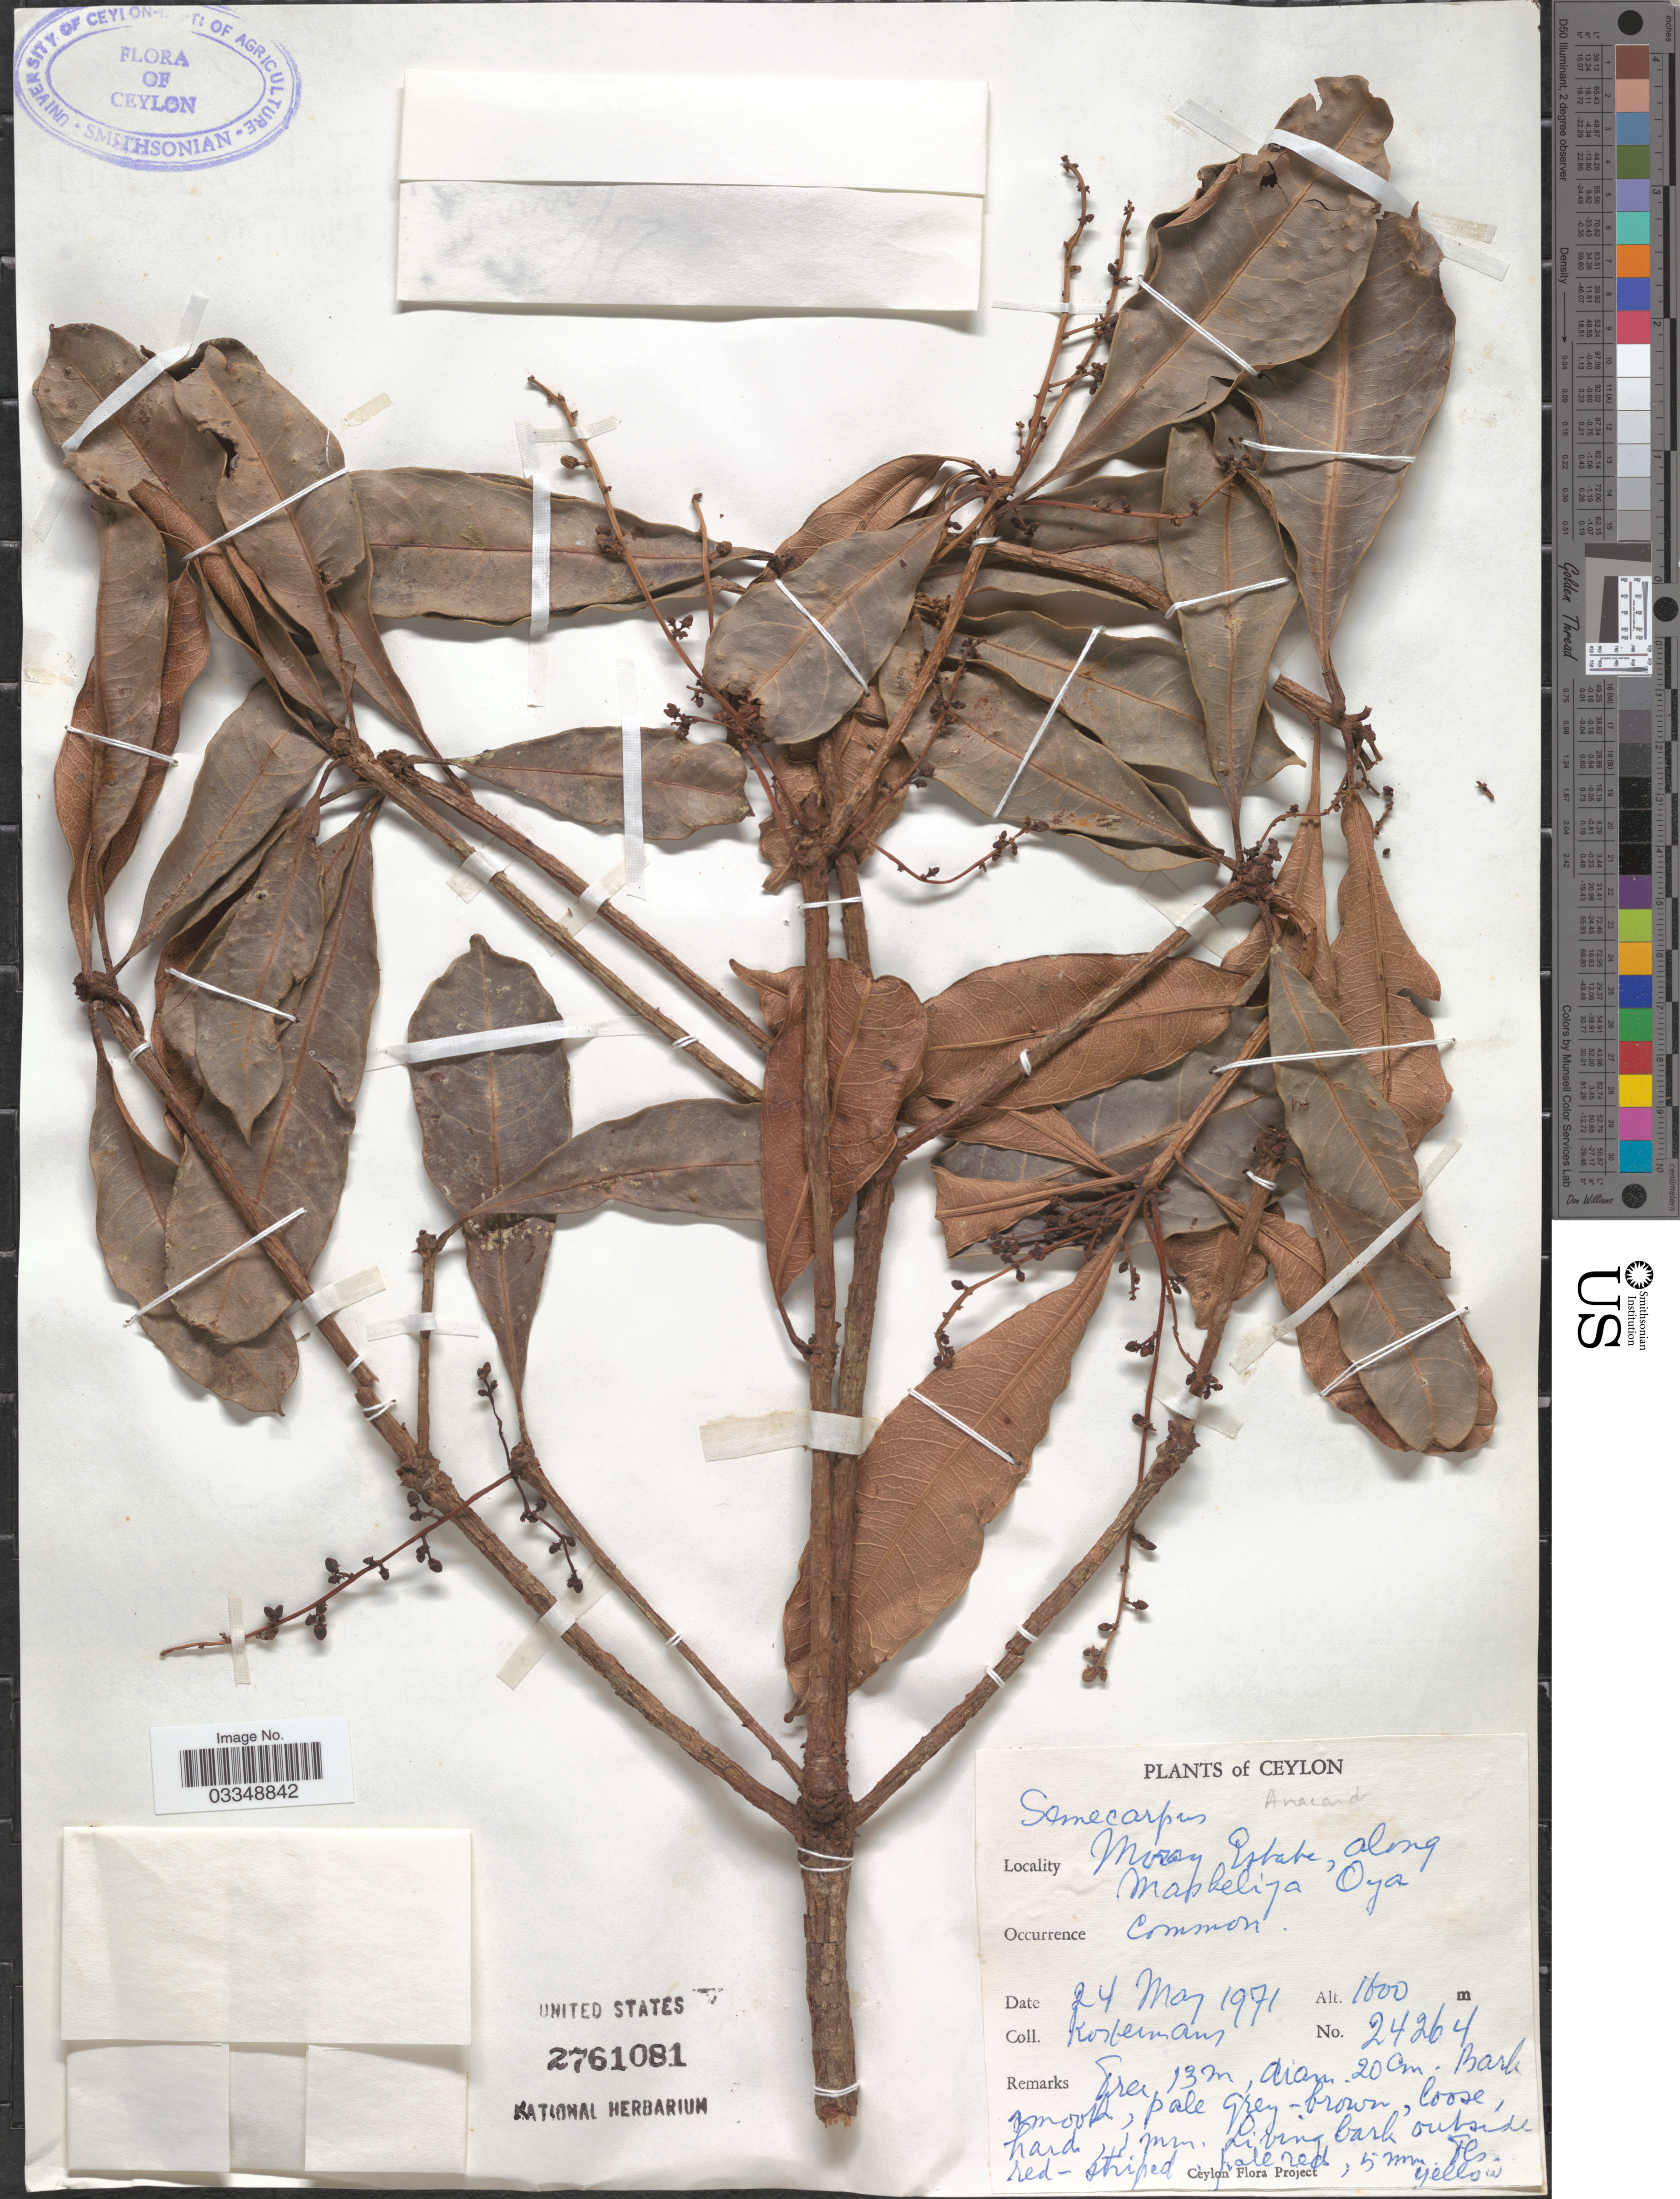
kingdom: Plantae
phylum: Tracheophyta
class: Magnoliopsida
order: Sapindales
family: Anacardiaceae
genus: Semecarpus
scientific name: Semecarpus sp.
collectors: Kostermans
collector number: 24264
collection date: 1971-05-24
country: Sri Lanka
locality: Ceylon. Moray Estate, along Maskeliya Oya.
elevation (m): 1600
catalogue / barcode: US 2761081